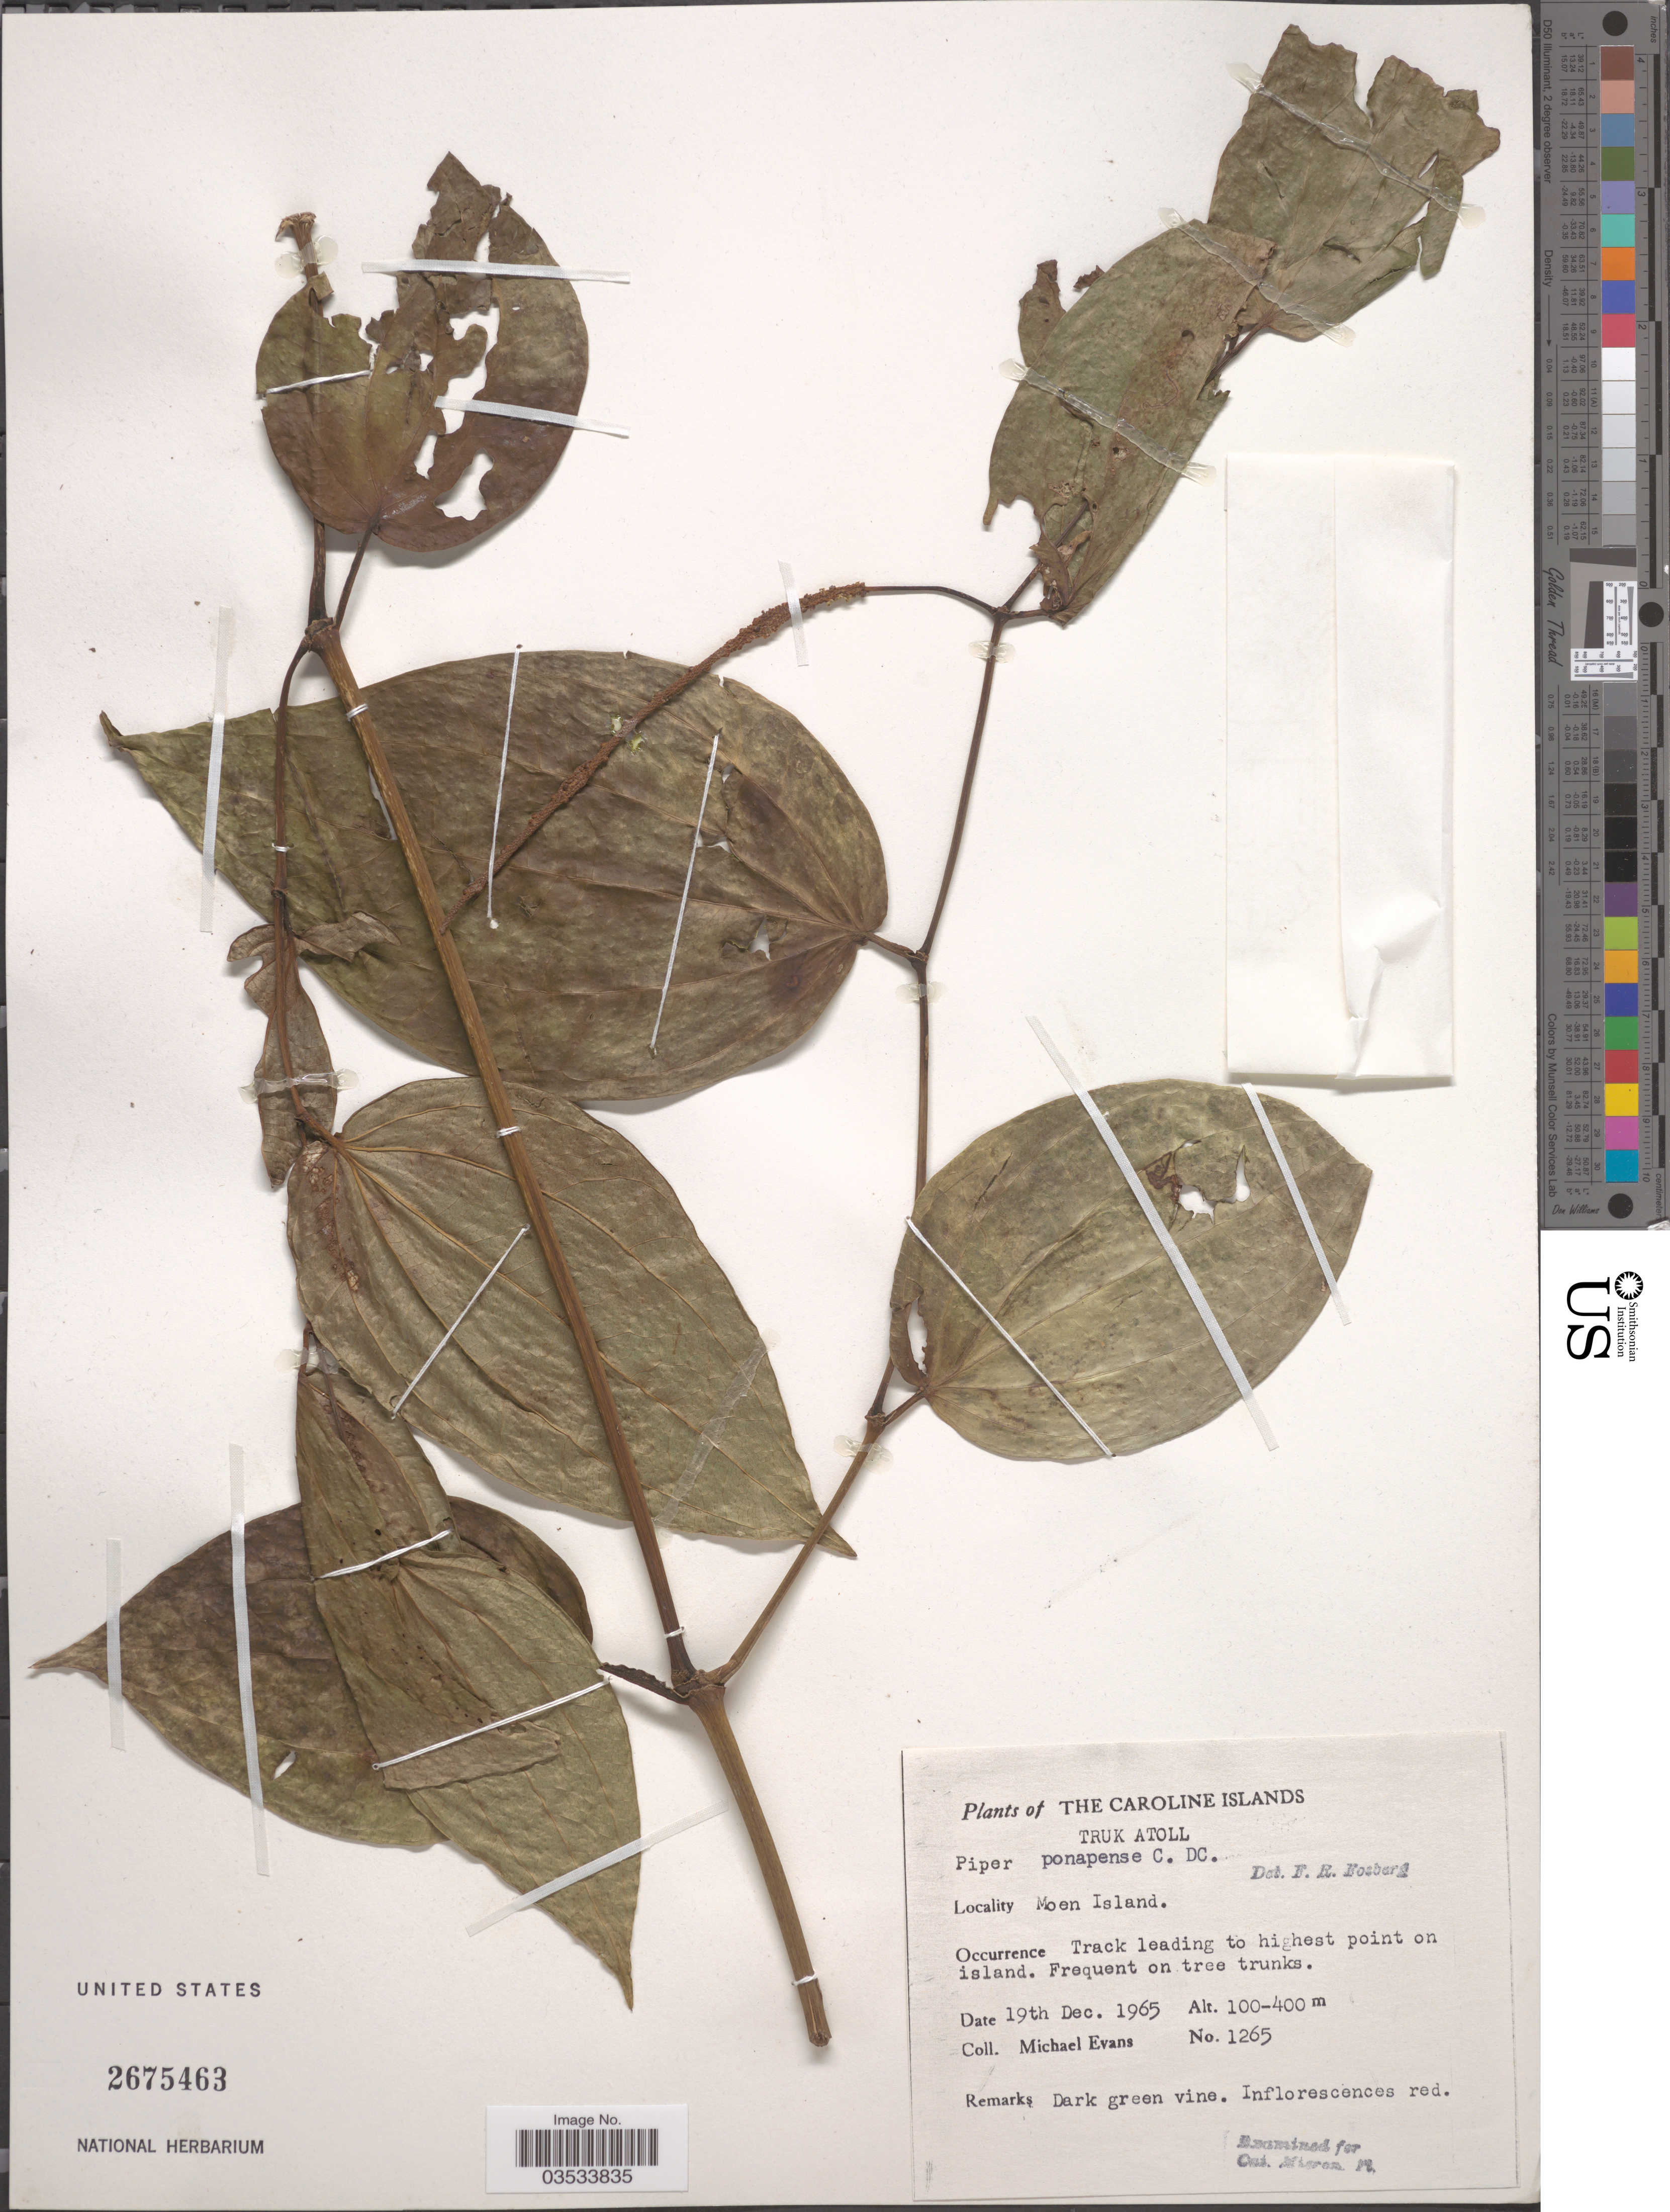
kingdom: Plantae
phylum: Tracheophyta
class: Magnoliopsida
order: Piperales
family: Piperaceae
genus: Piper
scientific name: Piper ponapense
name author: C. DC.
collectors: M. Evans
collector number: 1265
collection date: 1965-12-19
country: Micronesia, Federated States of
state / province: Truk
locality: The Caroline Islands. Truk Atoll. Moen Island.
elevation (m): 100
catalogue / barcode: US 2675463